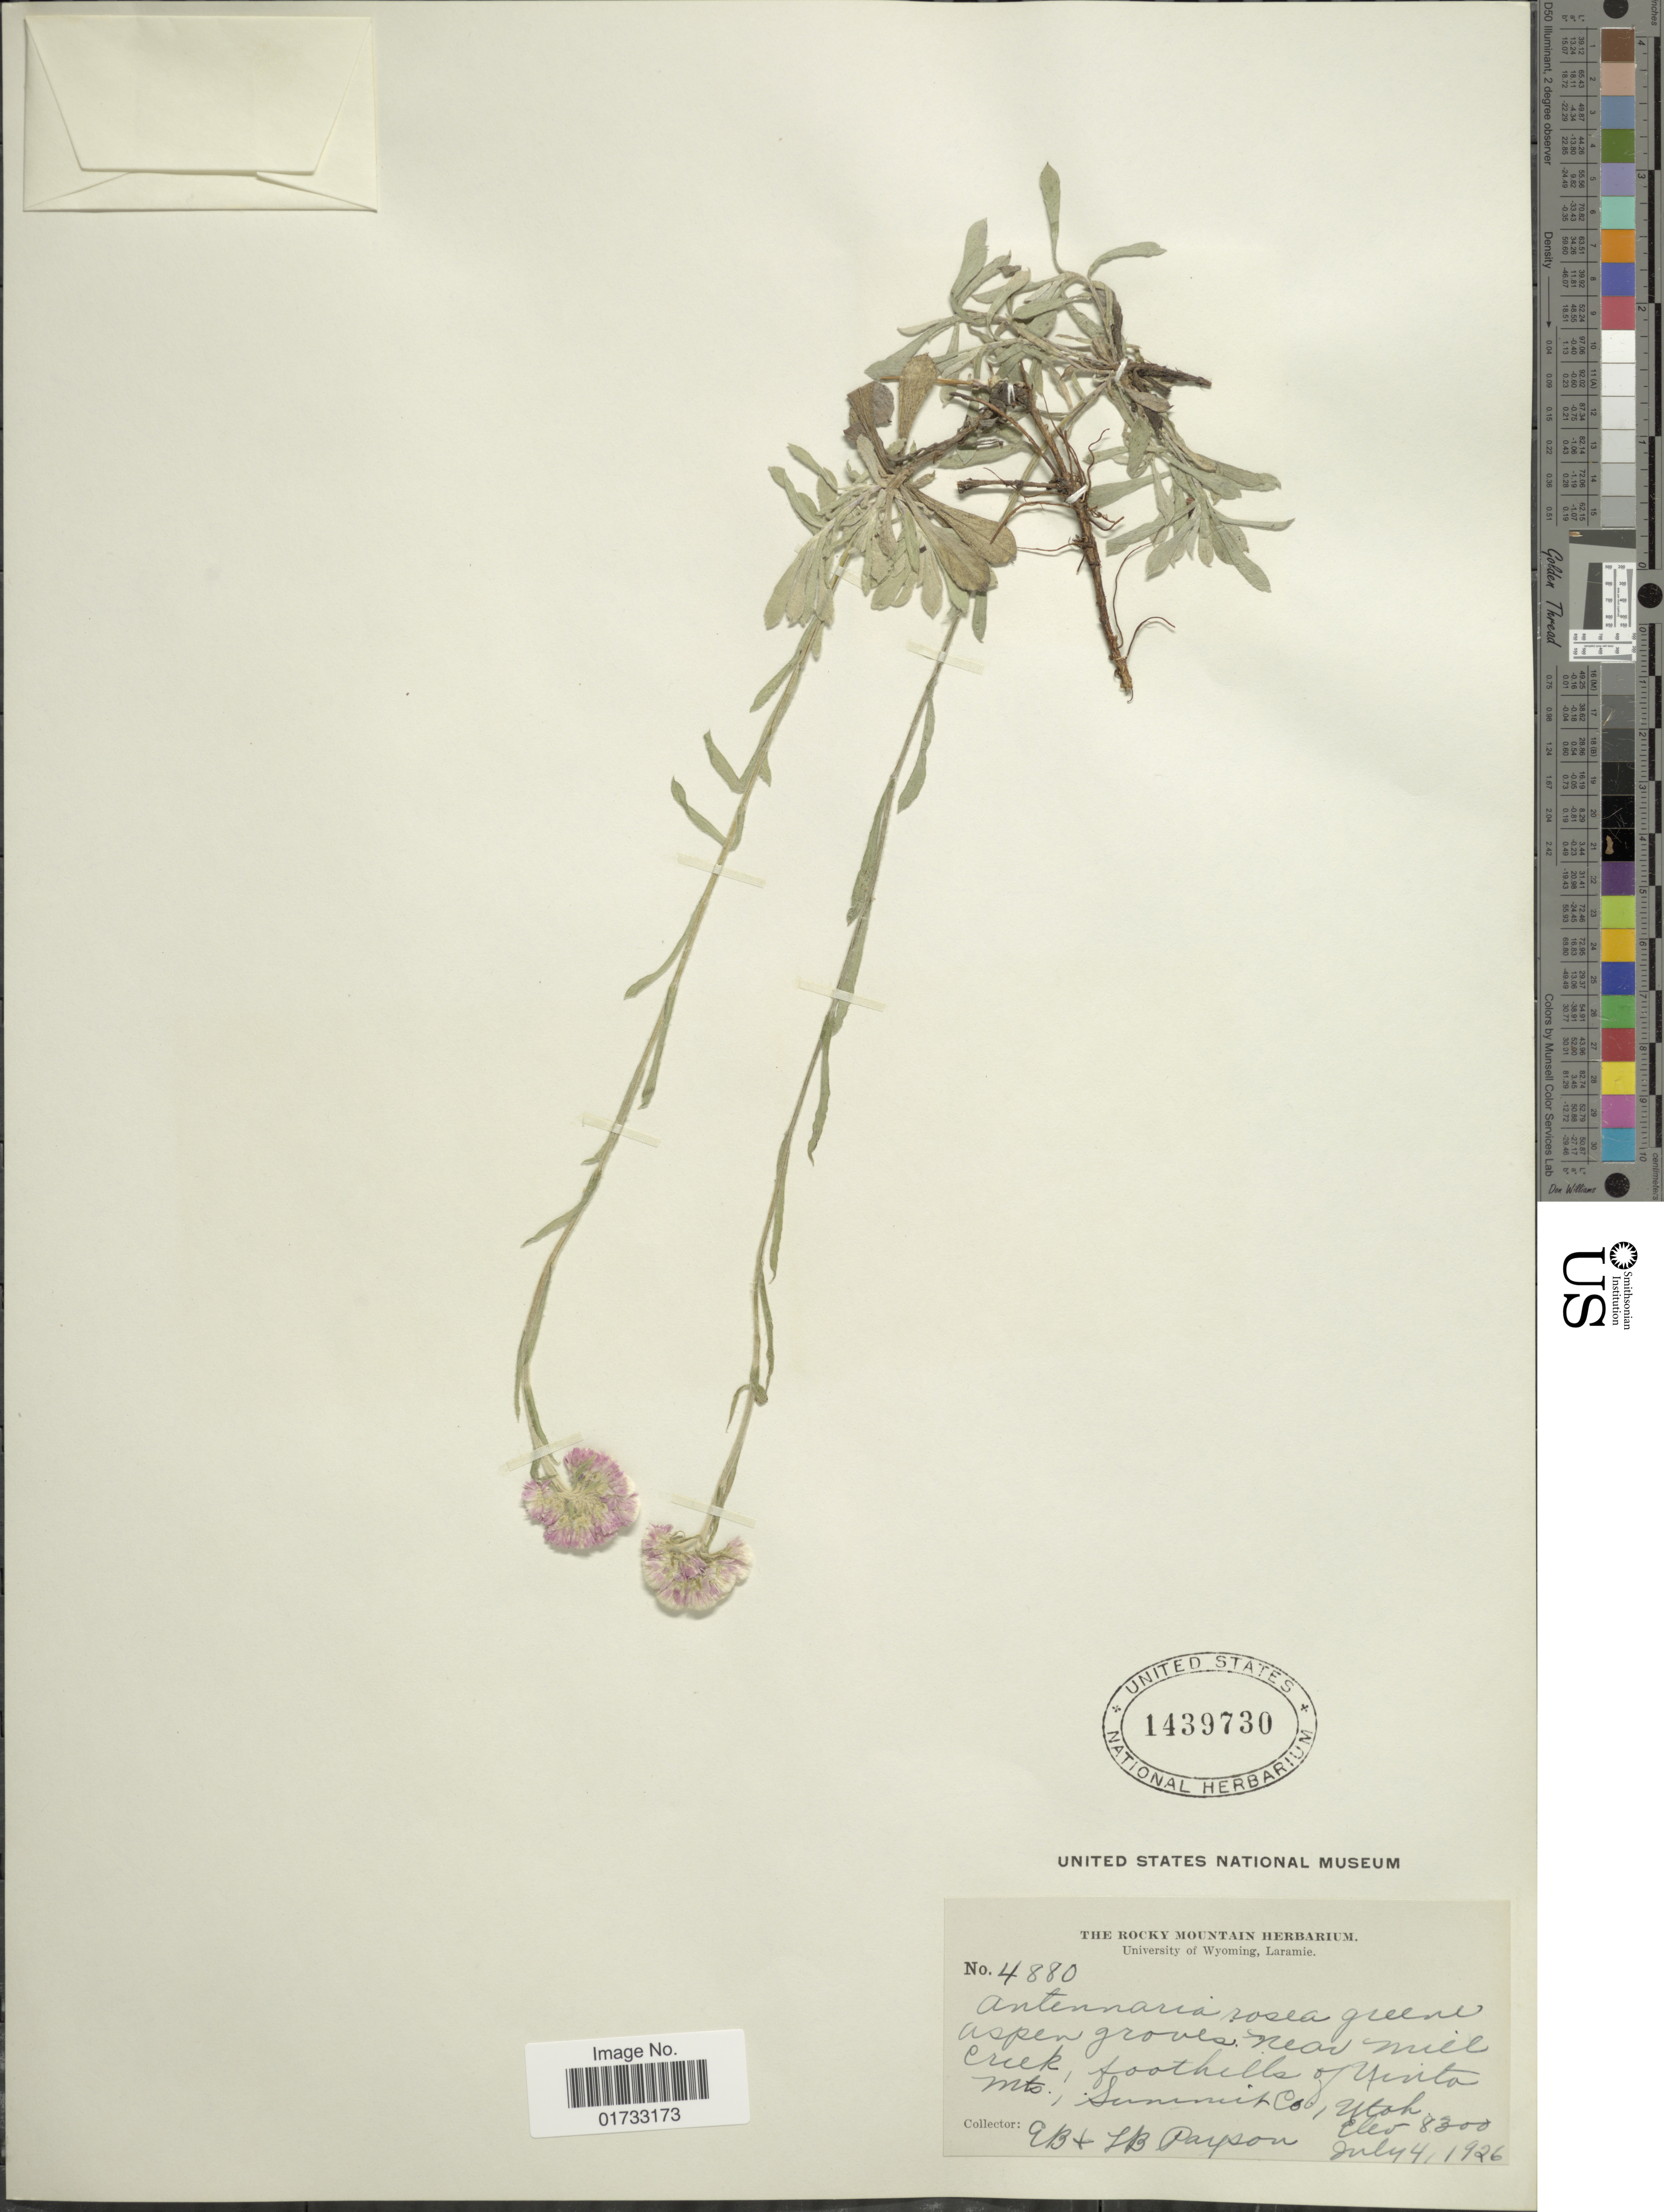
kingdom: Plantae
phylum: Tracheophyta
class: Magnoliopsida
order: Asterales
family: Asteraceae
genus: Antennaria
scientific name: Antennaria rosea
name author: Greene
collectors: E. B. Payson & L. Payson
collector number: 4880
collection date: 1926-07-04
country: United States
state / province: Utah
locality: Open groves near Mill Creek, foothills of Yinta Mts., Summit Co.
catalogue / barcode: US 143970